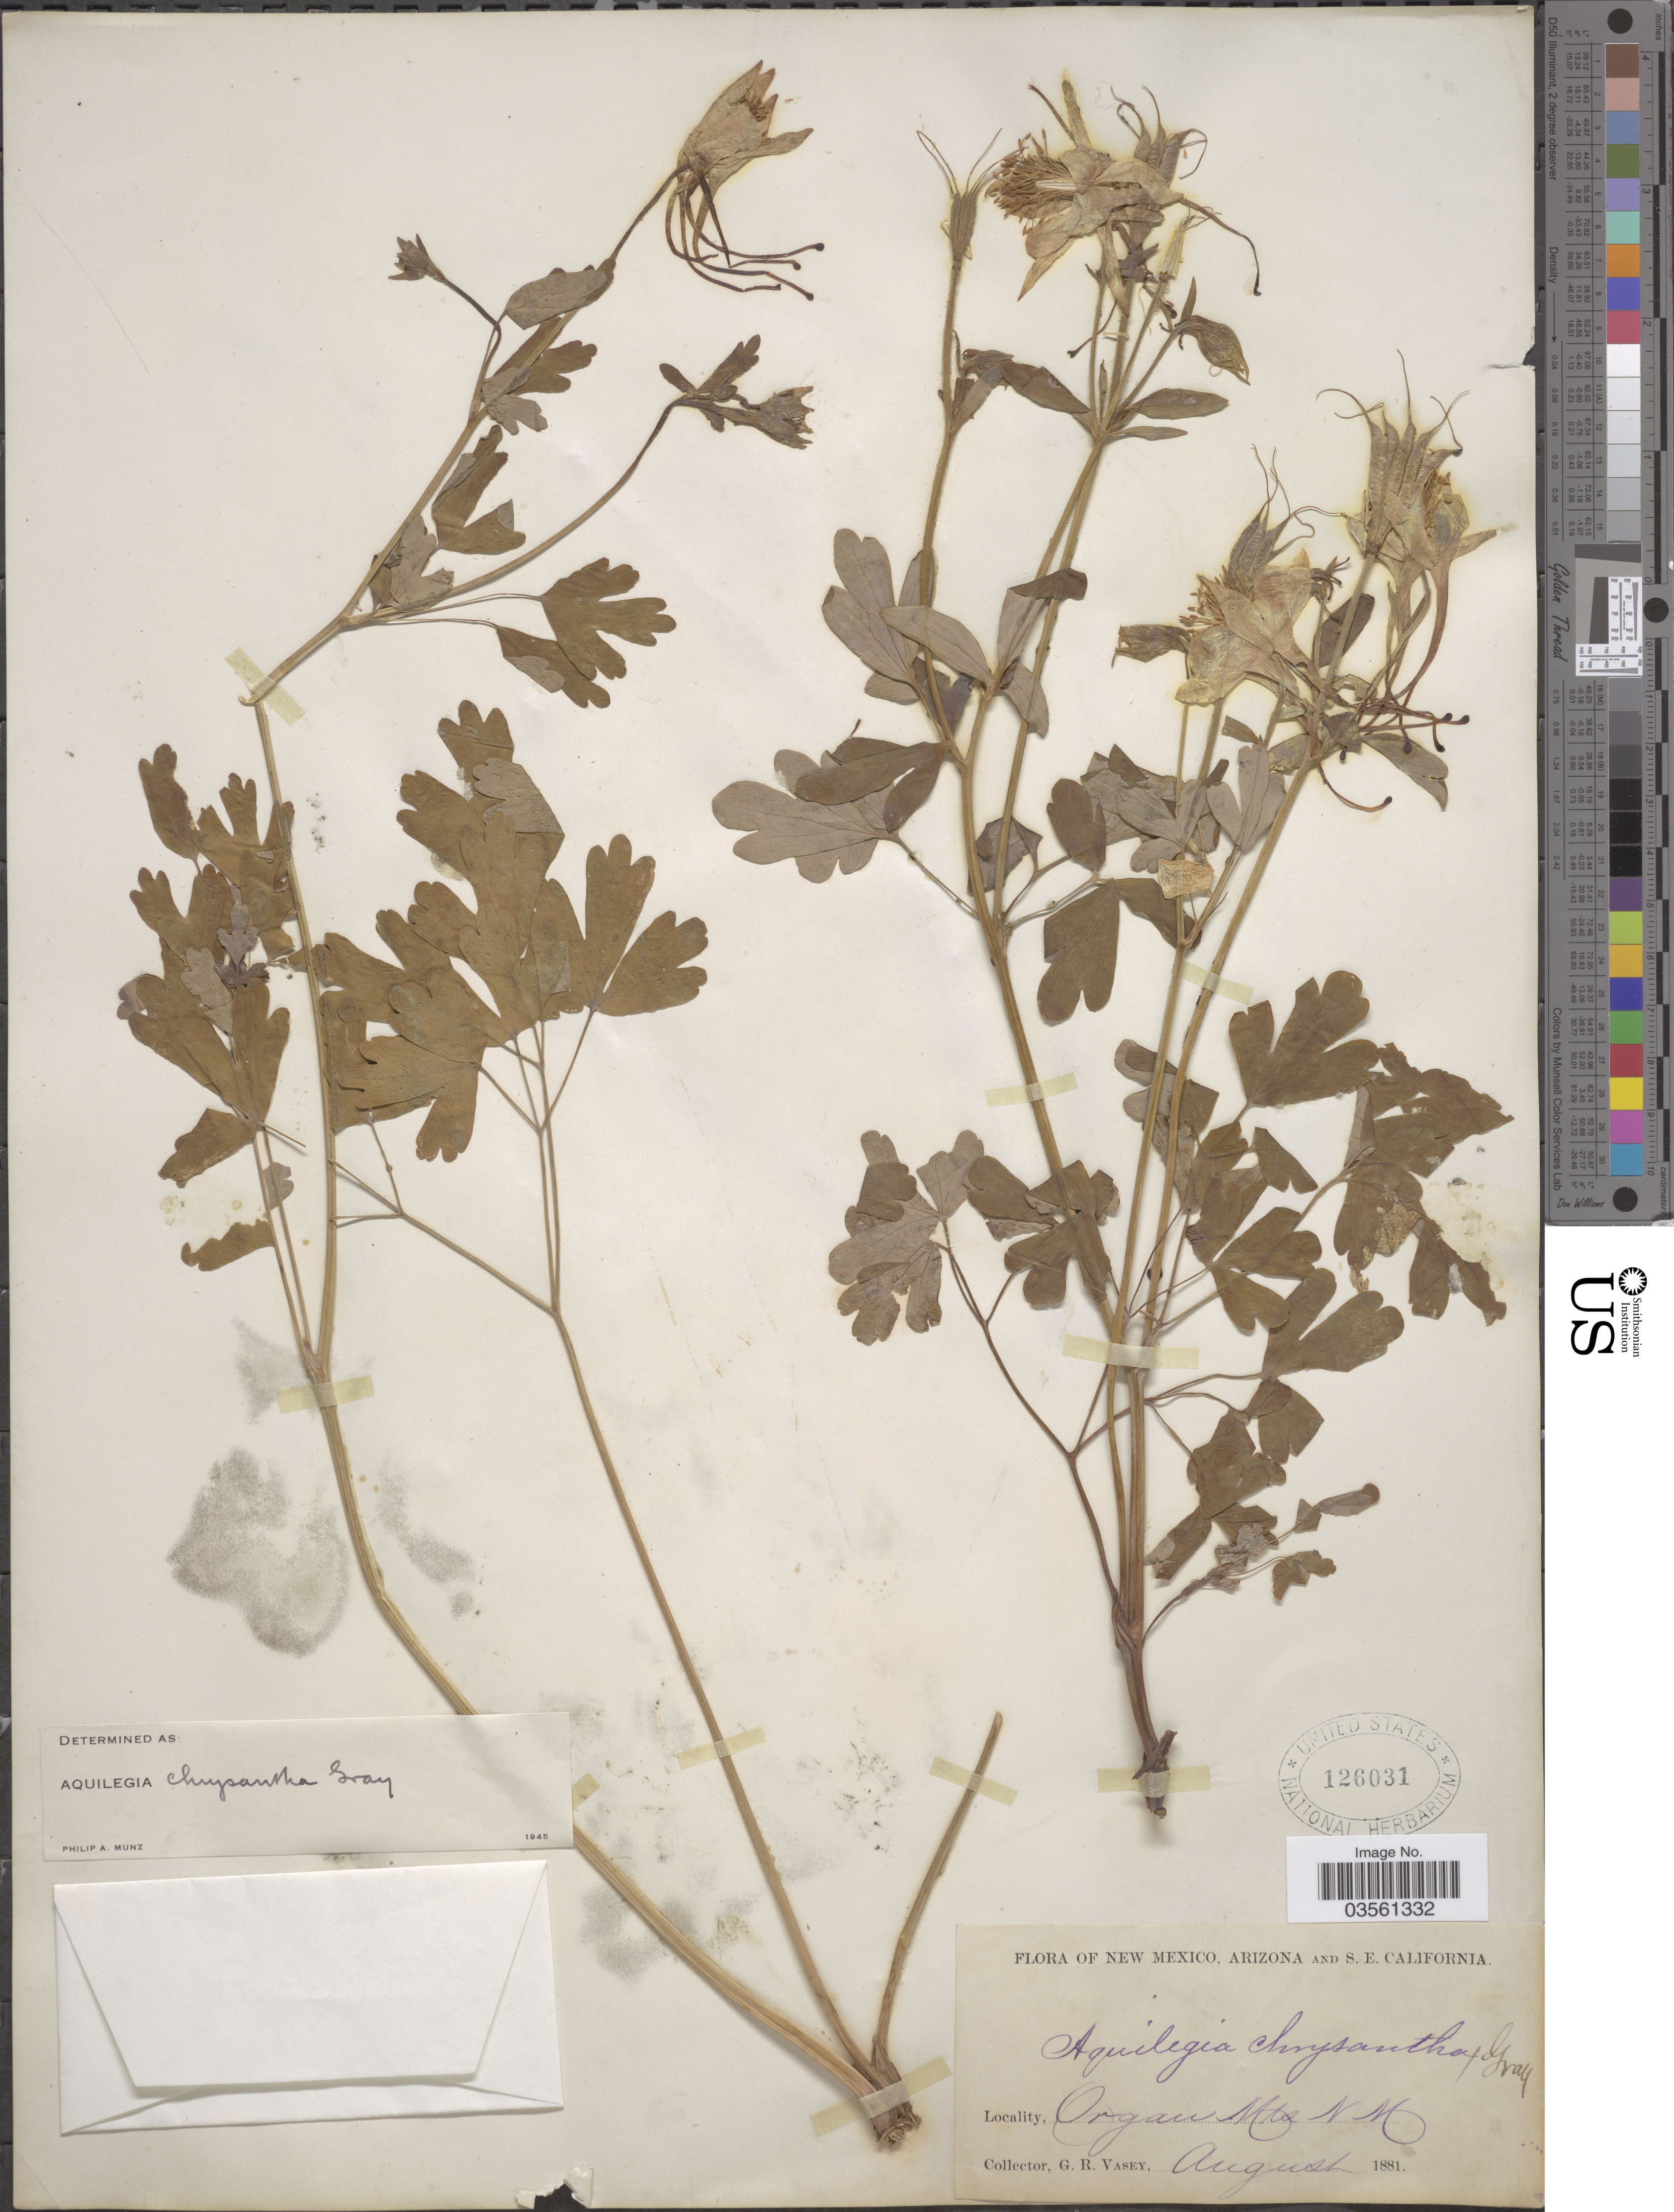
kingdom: Plantae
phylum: Tracheophyta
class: Magnoliopsida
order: Ranunculales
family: Ranunculaceae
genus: Aquilegia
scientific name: Aquilegia chrysantha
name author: A. Gray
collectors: G. R. Vasey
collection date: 1881-08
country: United States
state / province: New Mexico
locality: Organ Mts.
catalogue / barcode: US 126031